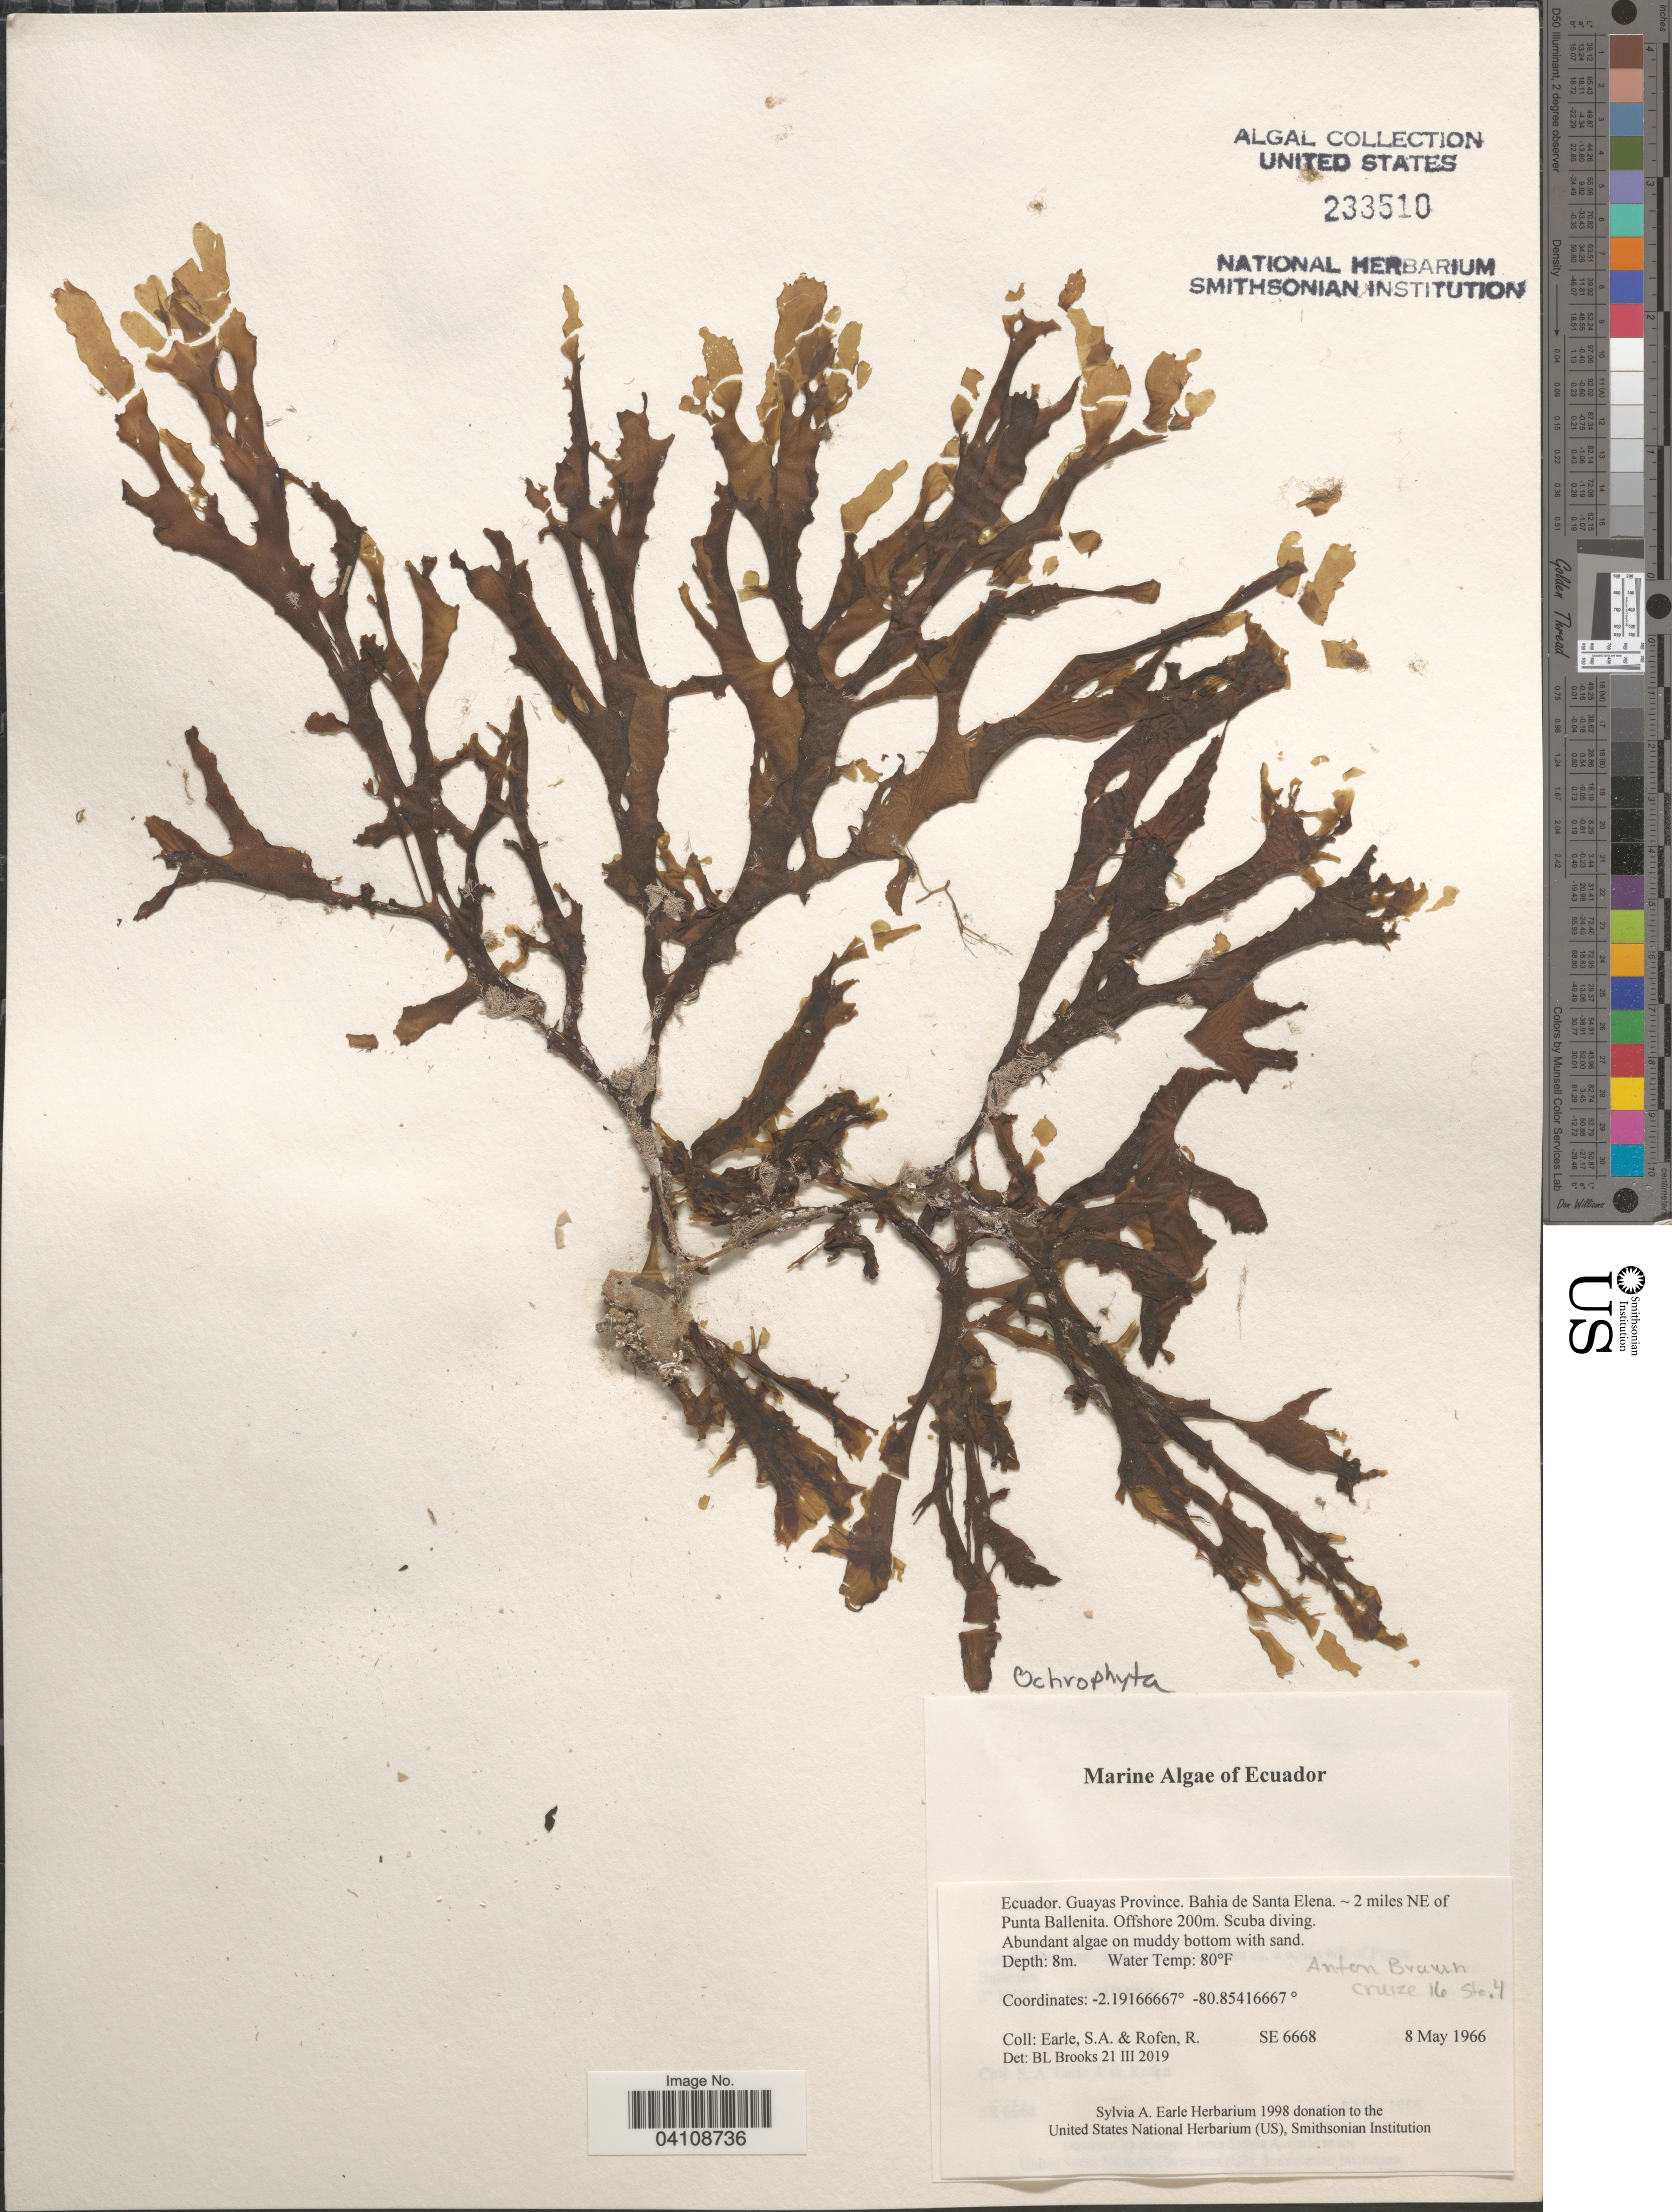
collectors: S. A. Earle & R. Rofen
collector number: SE6668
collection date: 1966-05-08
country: Ecuador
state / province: Guayas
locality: Bahia de Santa Elena ~ 2 miles NE of Punta Ballenita. Offshore 200m. Anton Bruun cruize 16 Sta. 4.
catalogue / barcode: US 233510